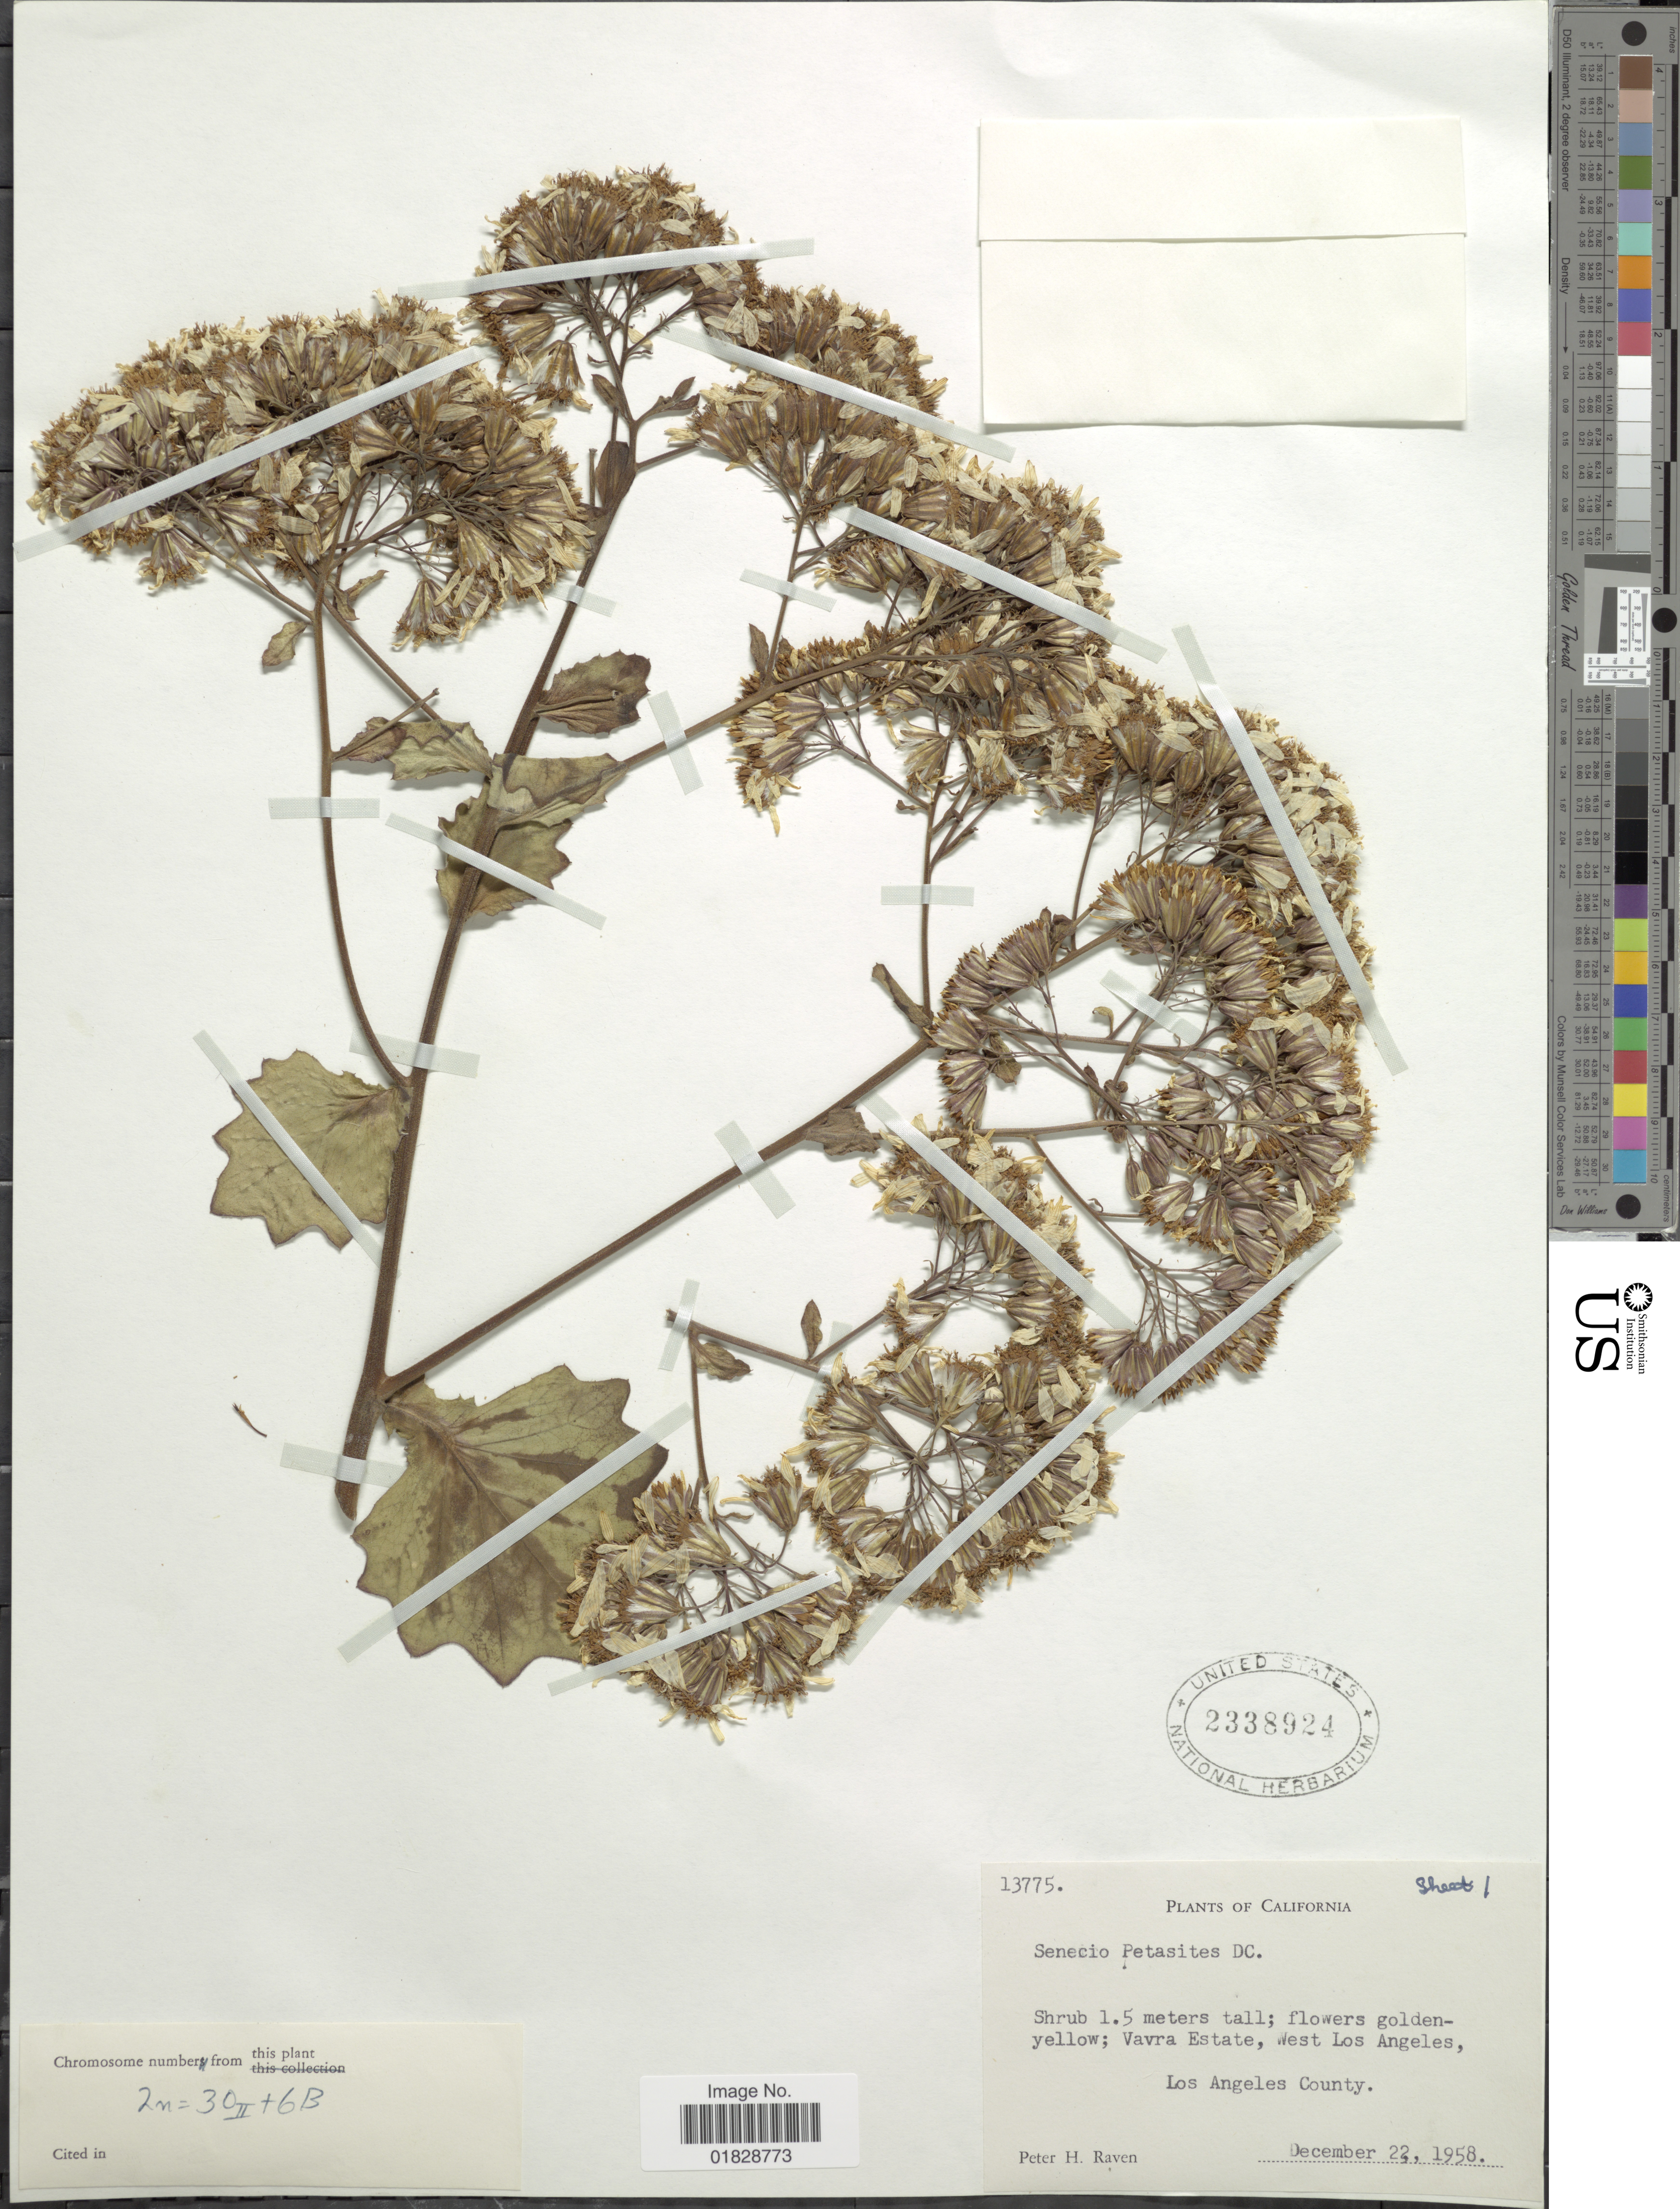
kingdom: Plantae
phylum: Tracheophyta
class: Magnoliopsida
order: Asterales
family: Asteraceae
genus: Roldana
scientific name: Roldana petasitis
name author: (Sims) H. Rob. & Brettell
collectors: P. Raven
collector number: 13775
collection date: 1958-12-22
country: United States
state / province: California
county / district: Los Angeles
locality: Vavra Estate, West Los Angeles, Los Angeles County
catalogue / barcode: US 2338924